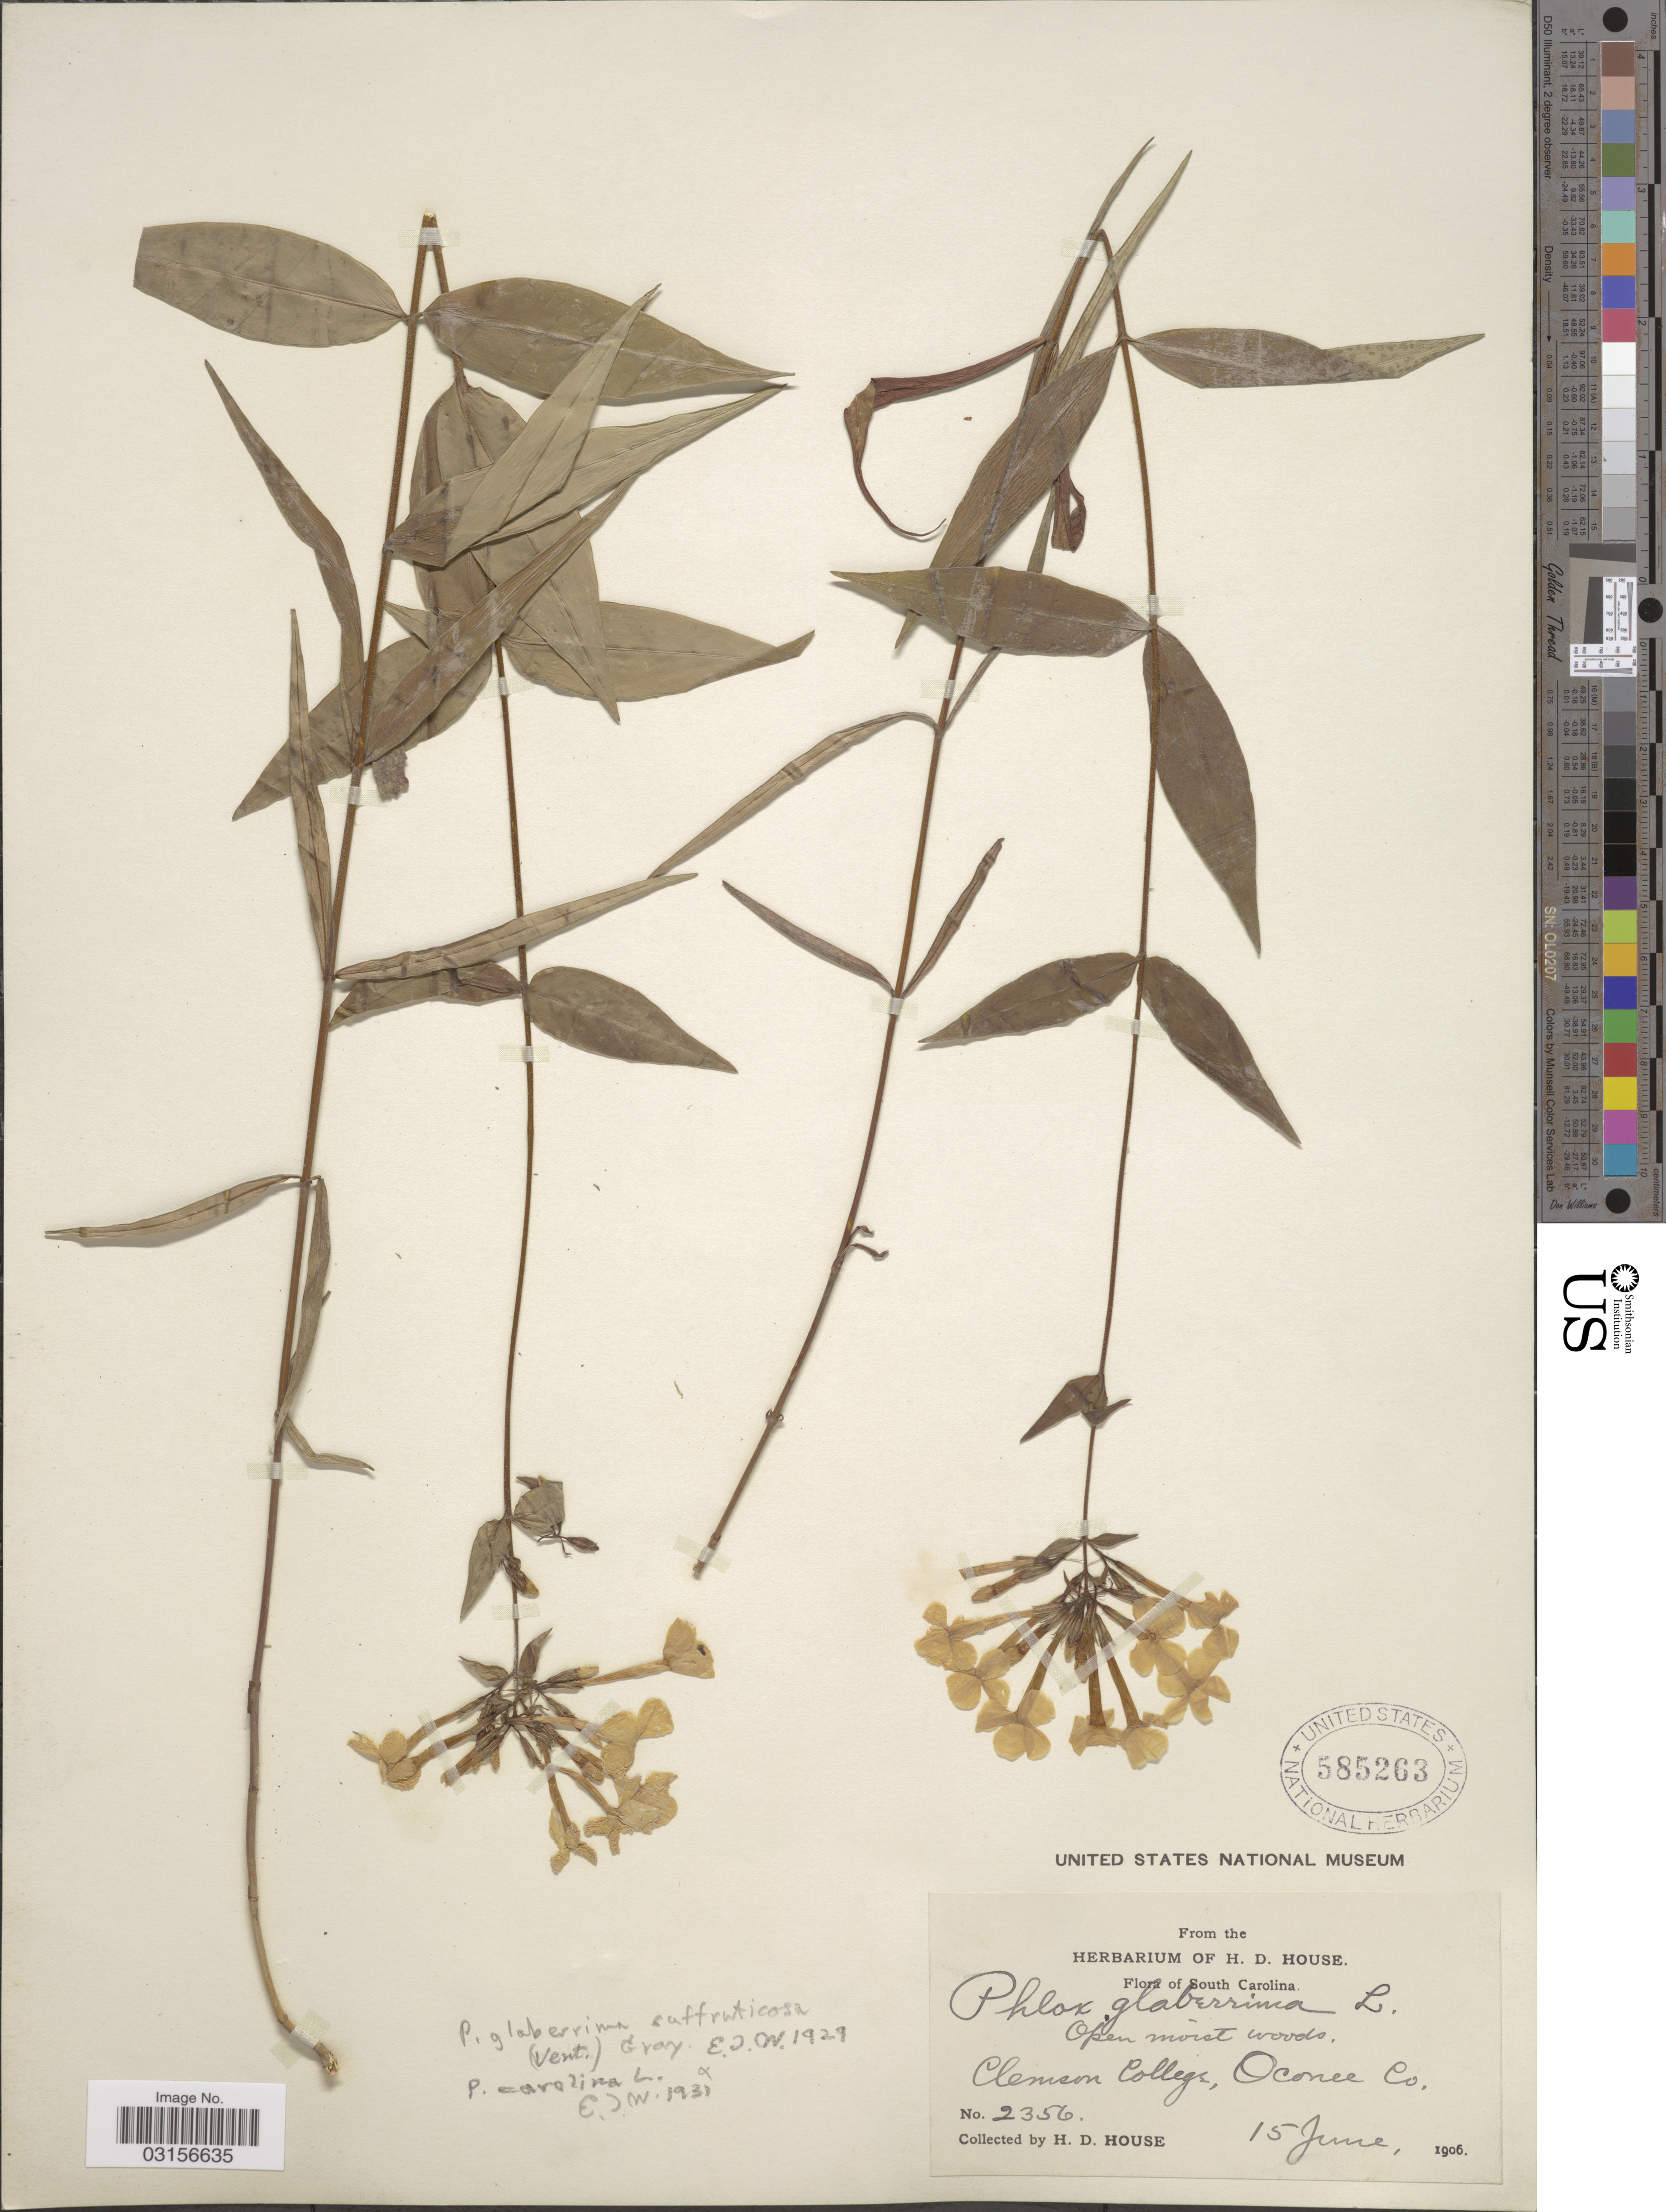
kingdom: Plantae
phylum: Tracheophyta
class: Magnoliopsida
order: Ericales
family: Polemoniaceae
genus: Phlox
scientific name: Phlox carolina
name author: L.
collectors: H. D. House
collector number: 2356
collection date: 1906-06-15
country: United States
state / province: South Carolina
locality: Clemson College, Oconee Co.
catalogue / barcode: US 585263